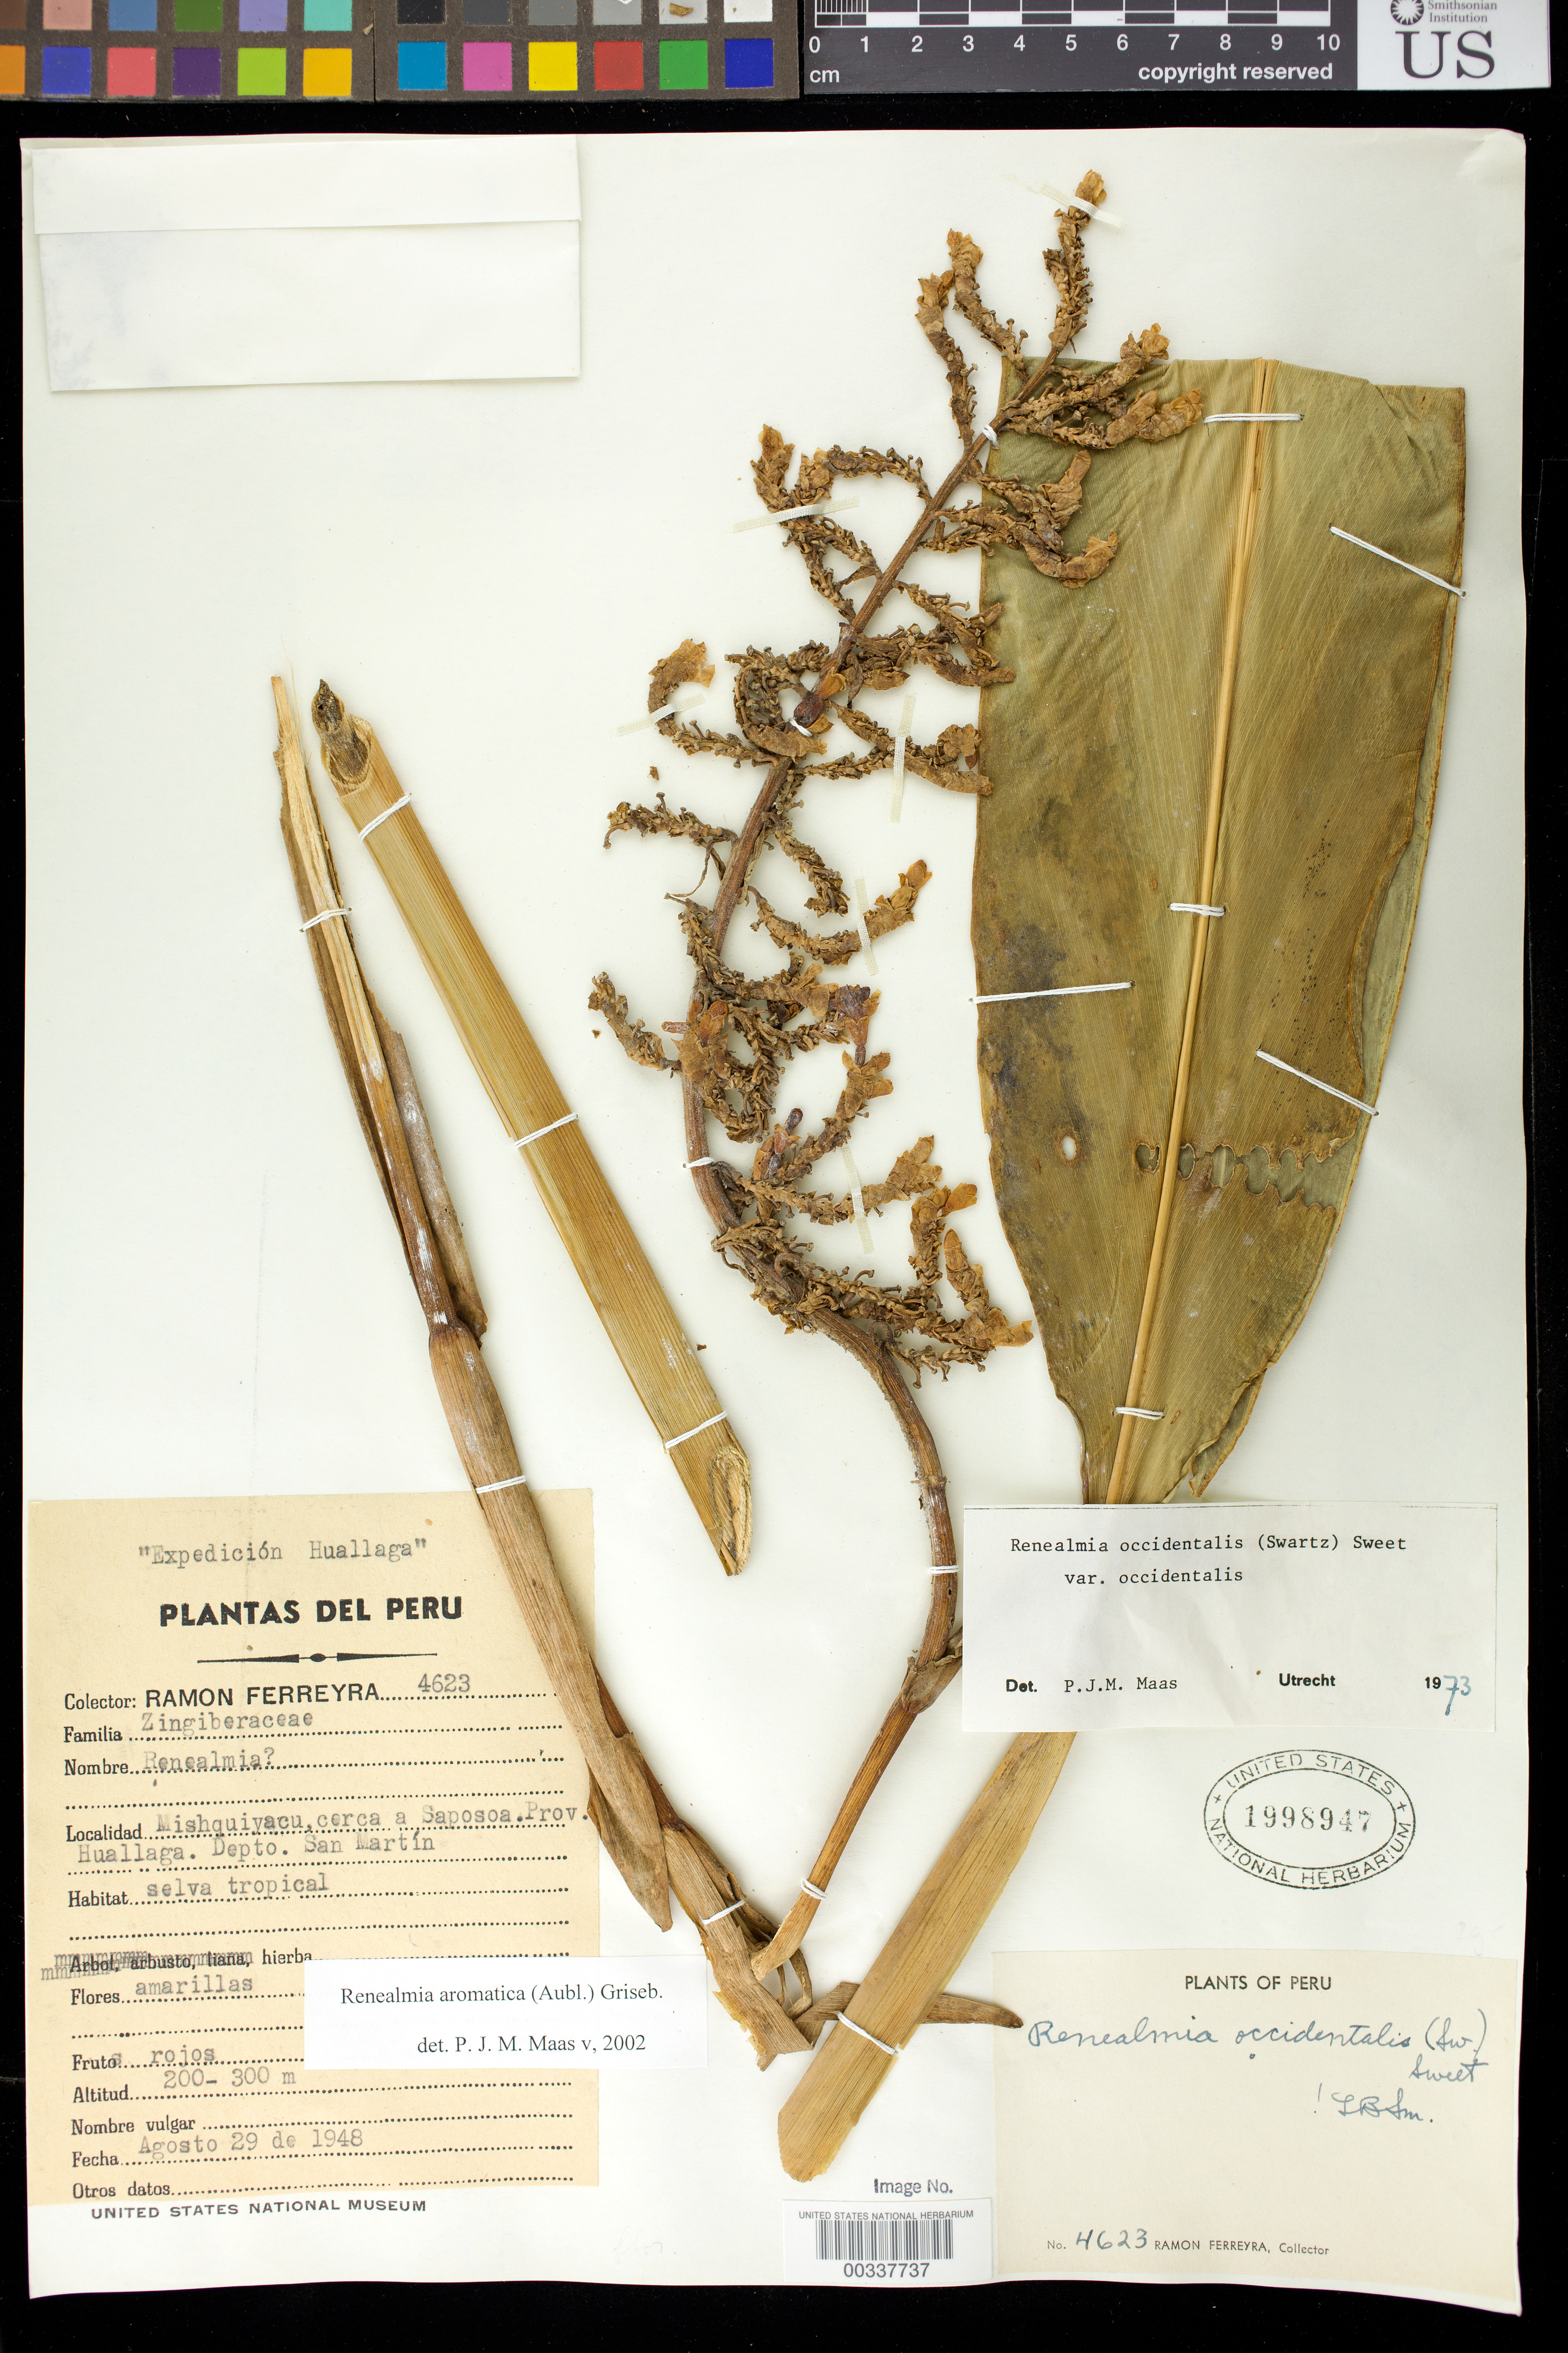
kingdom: Plantae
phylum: Tracheophyta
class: Liliopsida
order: Zingiberales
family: Zingiberaceae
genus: Renealmia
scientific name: Renealmia aromatica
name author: (Aubl.) Griseb.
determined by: Maas, Paul J. M.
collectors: R. A. Ferreyra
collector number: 4623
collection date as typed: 29 Aug 1948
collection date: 1948-08-29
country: Peru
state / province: San Martín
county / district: Huallaga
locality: Mishquiyacu, cerca a saposoa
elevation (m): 200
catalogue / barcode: US 1998947